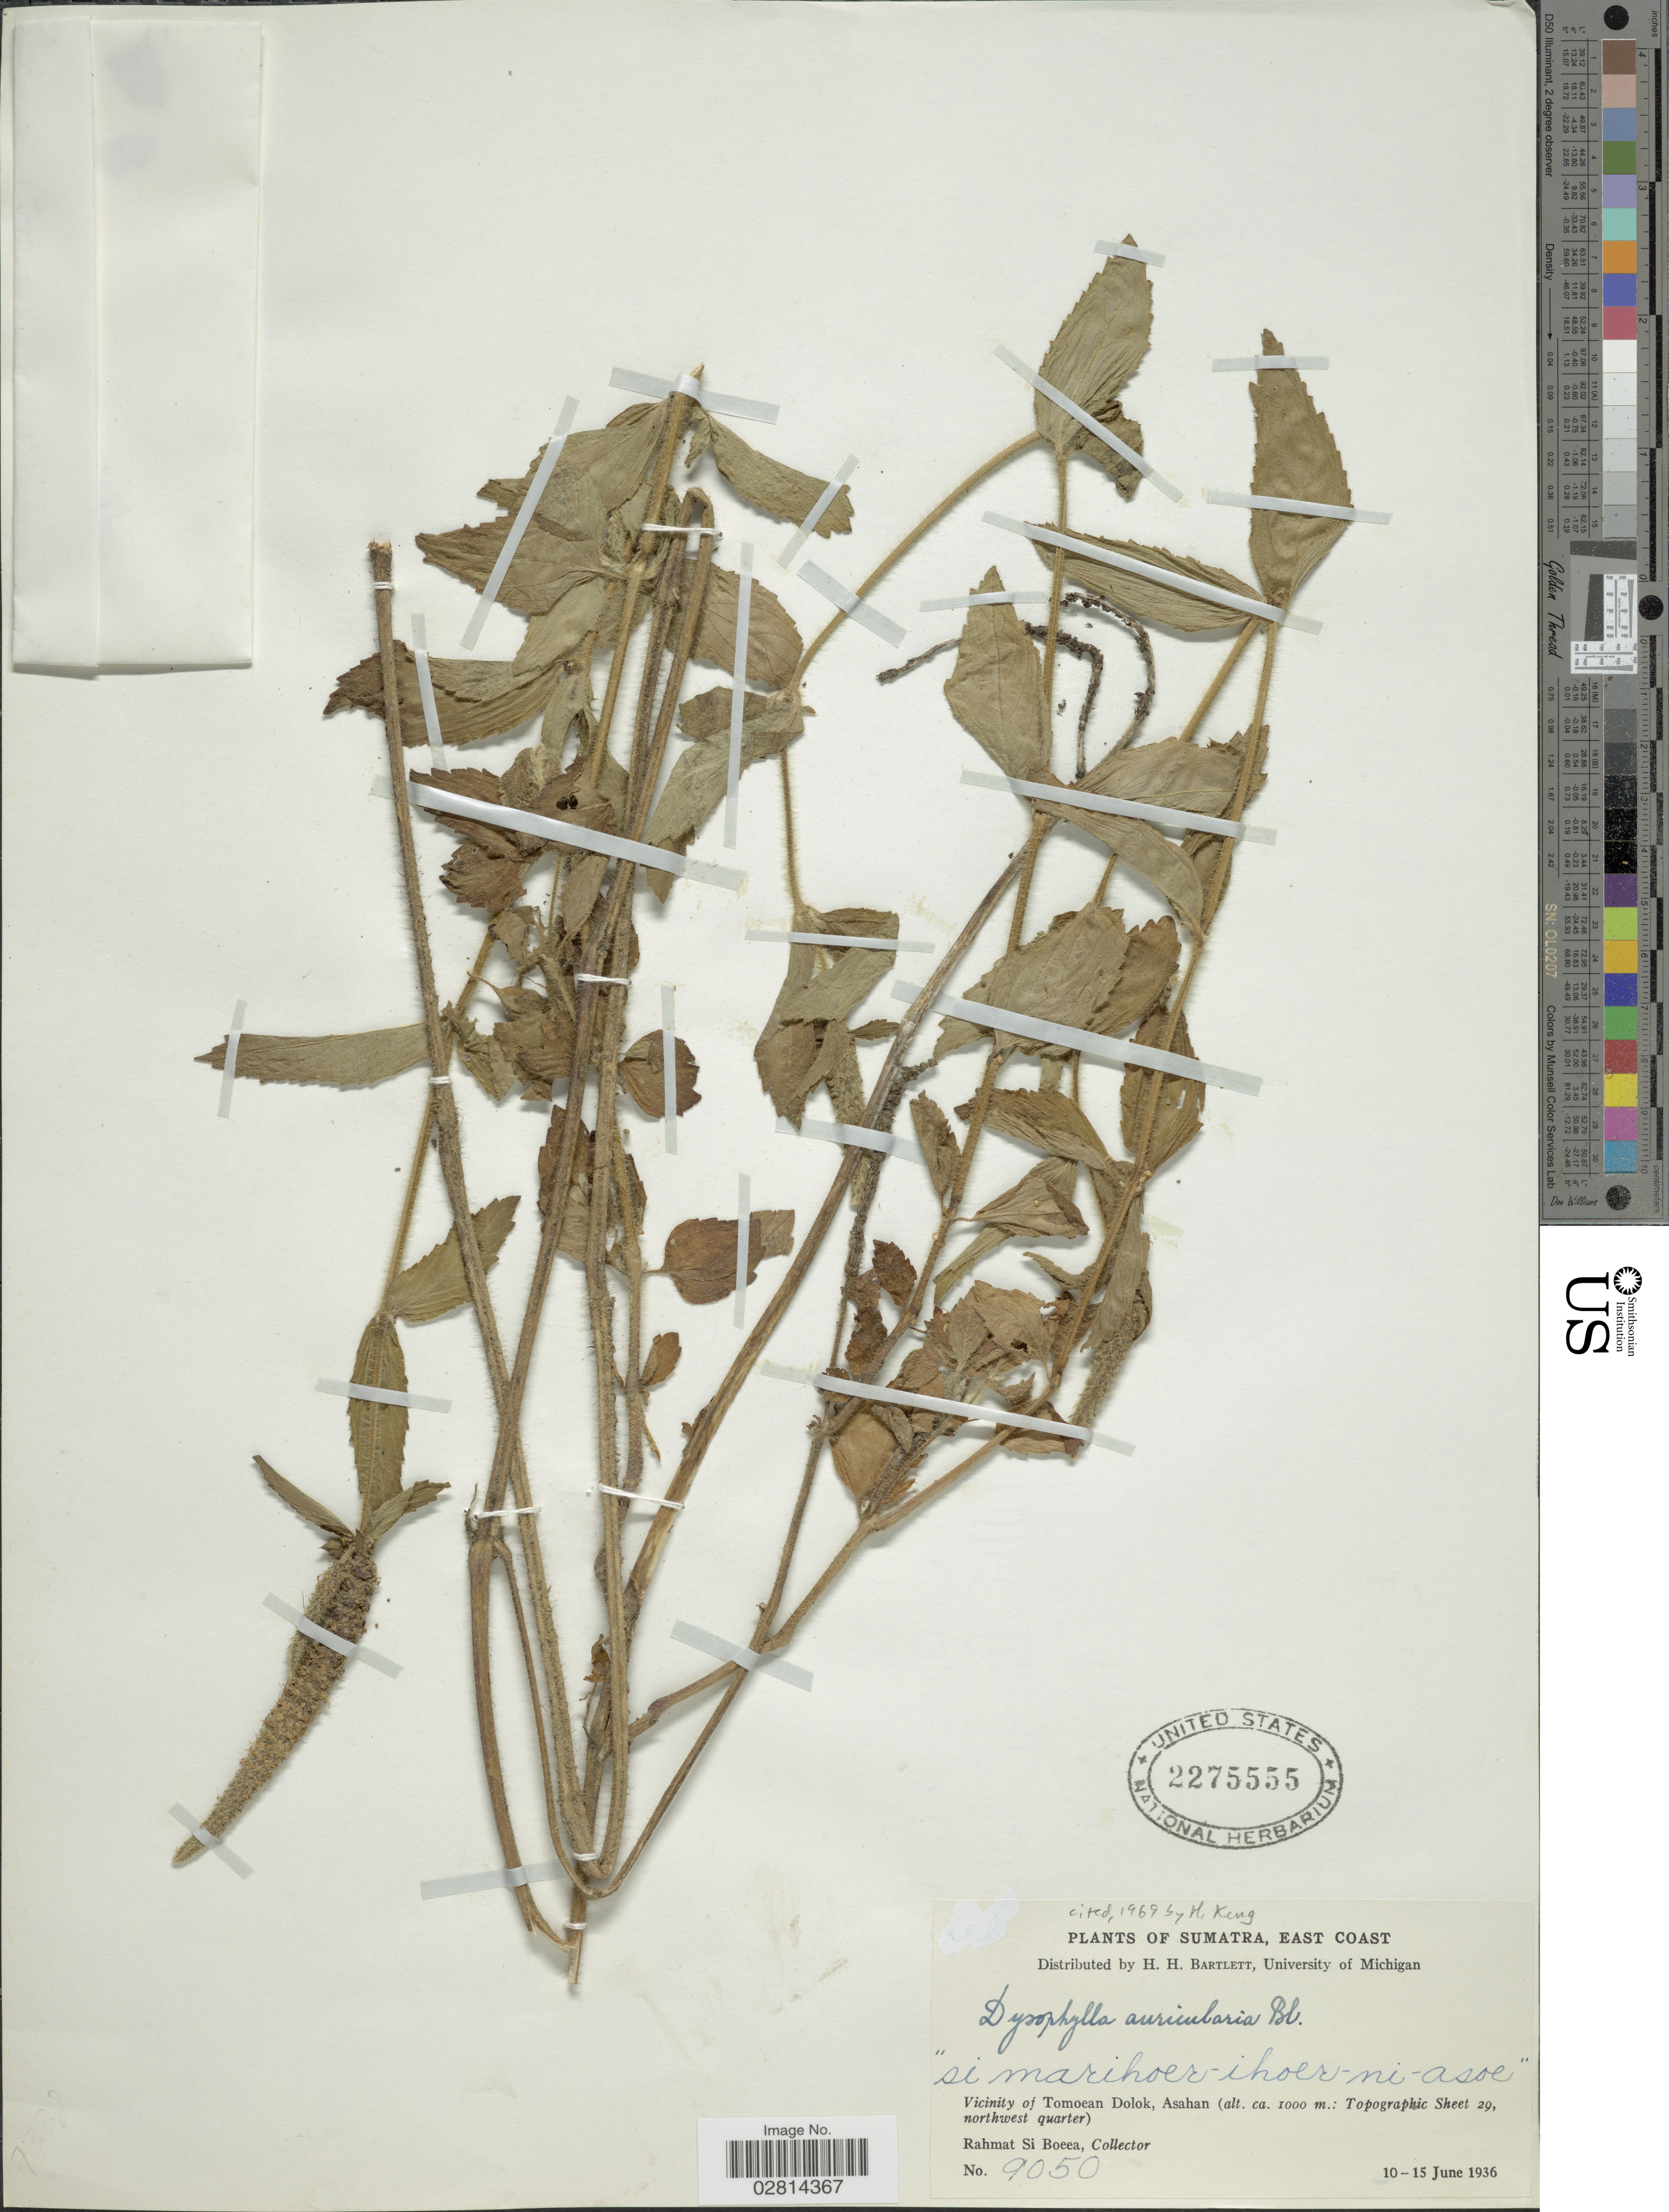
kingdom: Plantae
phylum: Tracheophyta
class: Magnoliopsida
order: Lamiales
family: Lamiaceae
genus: Pogostemon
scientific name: Pogostemon auricularius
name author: (L.) Hassk.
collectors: Rahmat Si Boeea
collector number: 9050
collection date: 1936-06-10/1936-06-15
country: Indonesia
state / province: Sumatra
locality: East Coast. Vicinity of Tomoean Dolok, Asahan (Topographic Sheet 29, northwest quarter).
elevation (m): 1000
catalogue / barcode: US 2275555